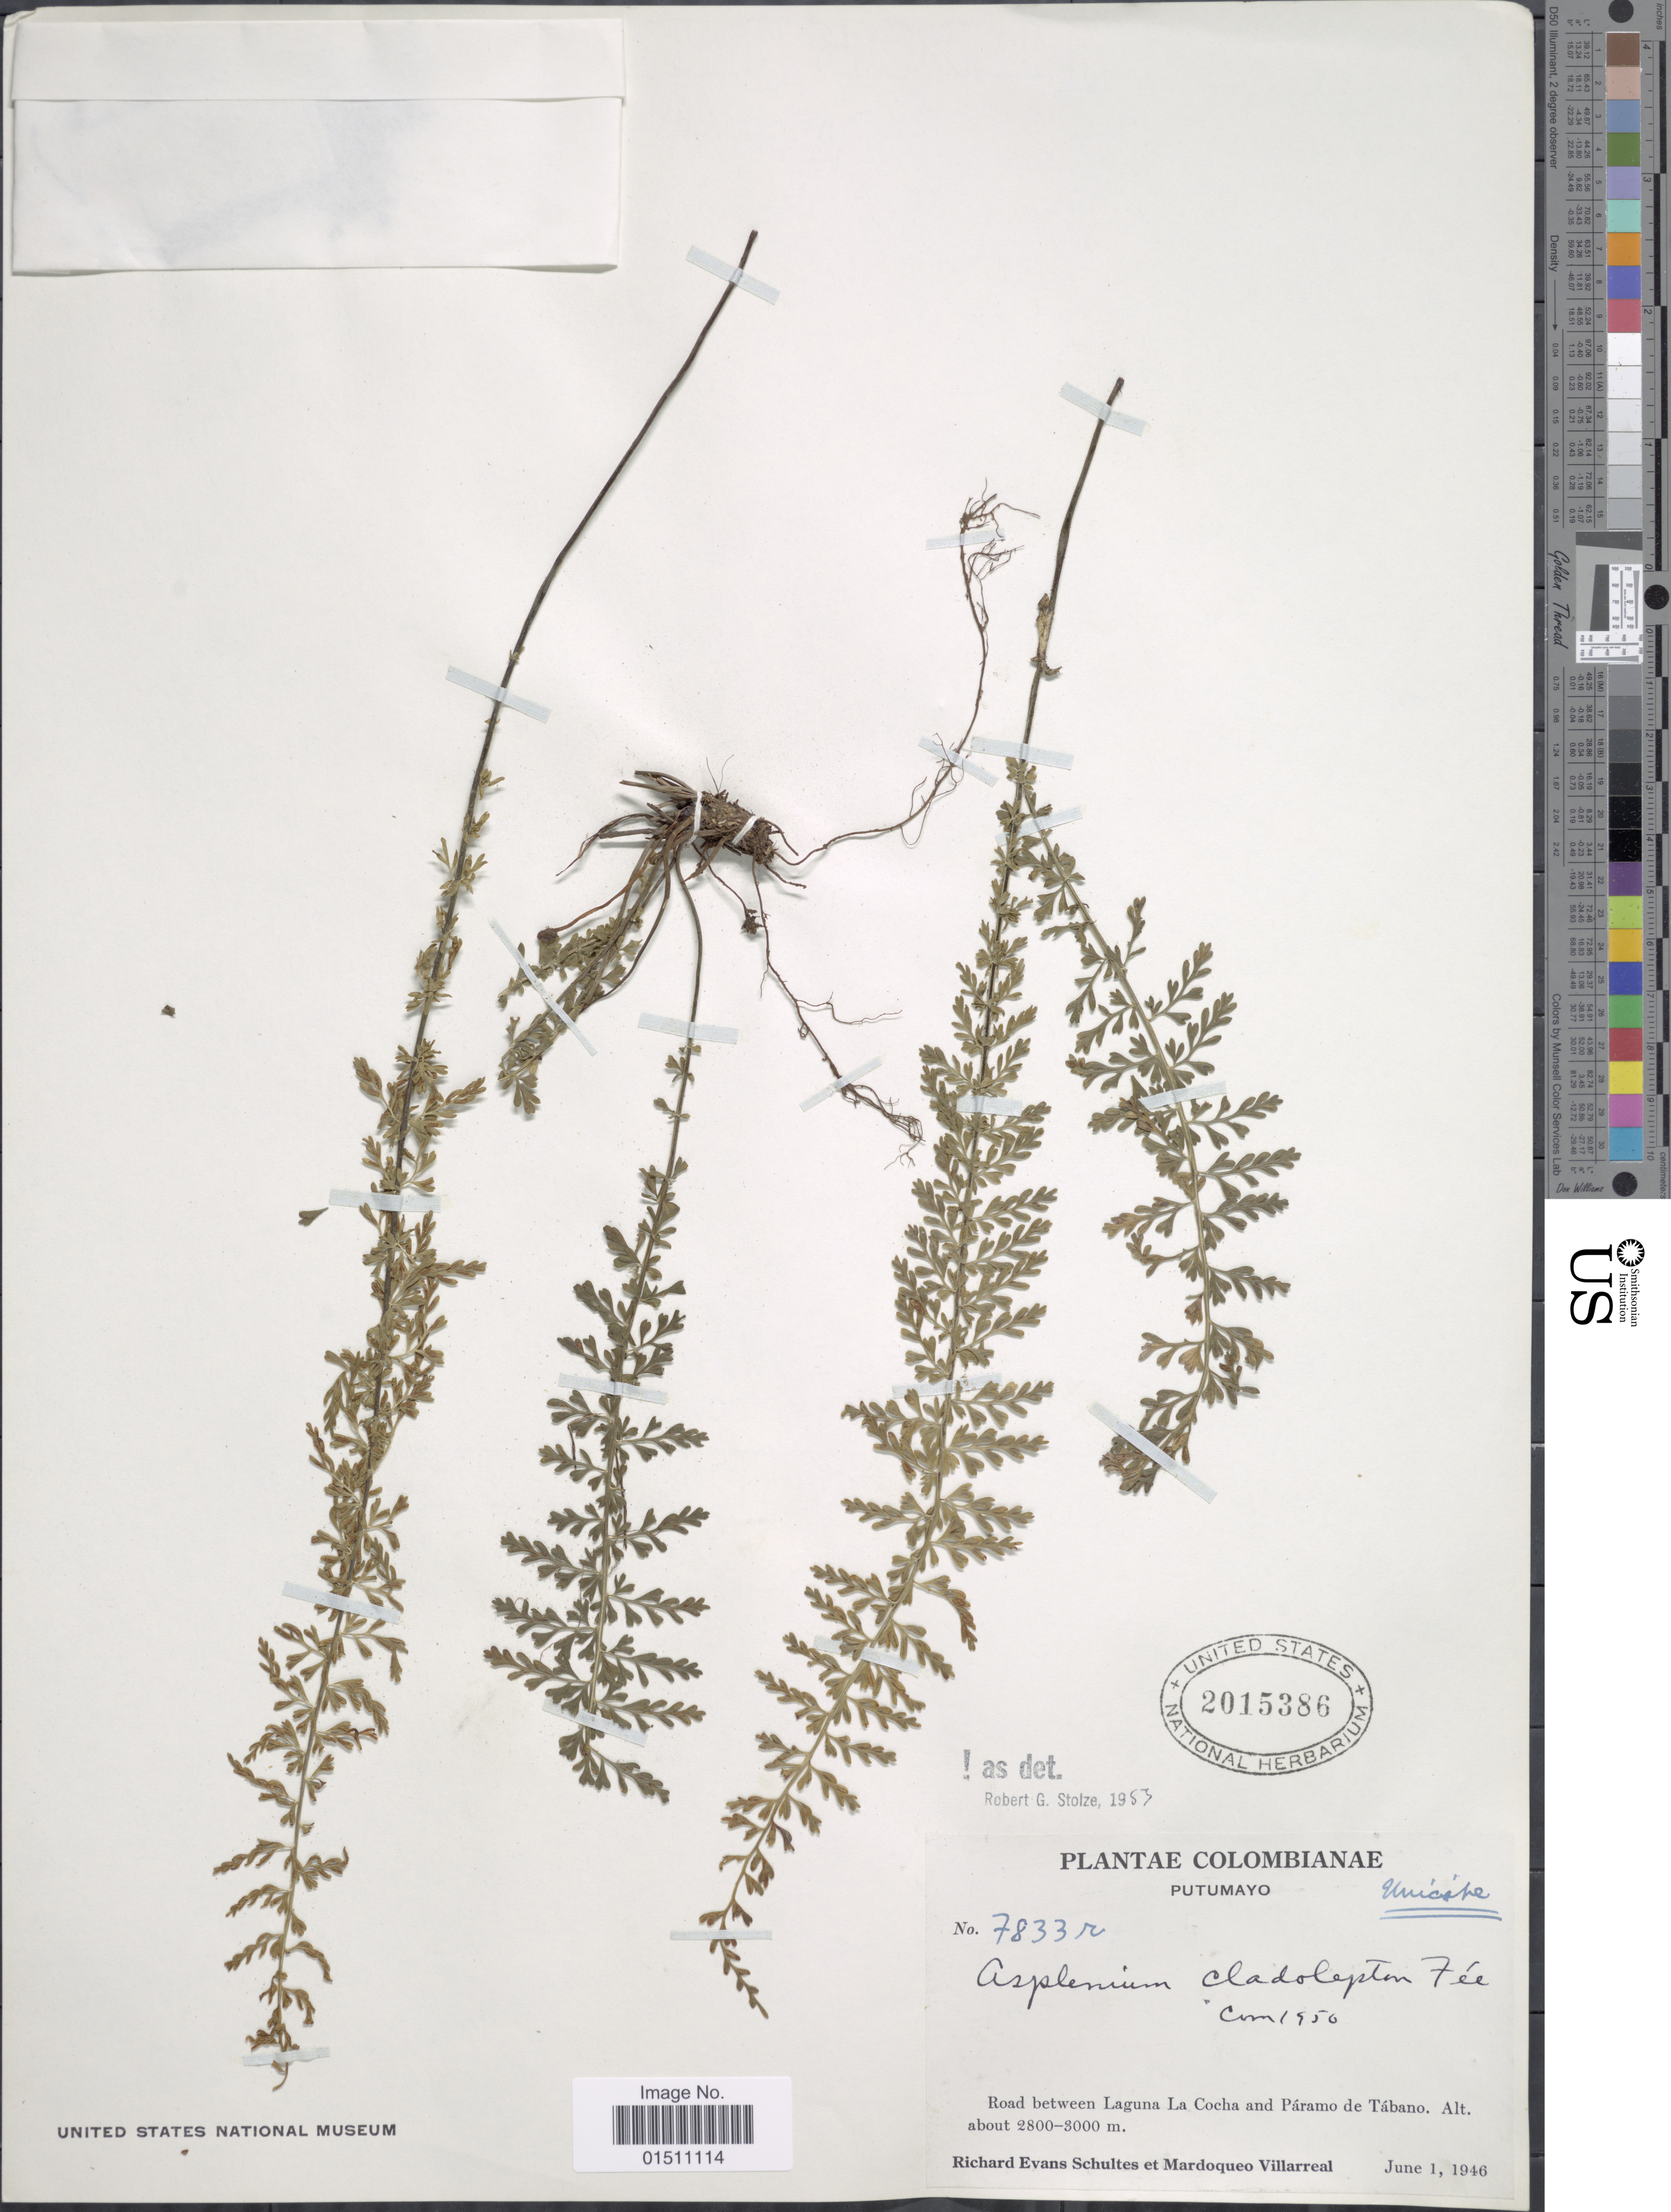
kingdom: Plantae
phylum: Tracheophyta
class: Polypodiopsida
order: Polypodiales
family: Aspleniaceae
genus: Asplenium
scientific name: Asplenium haenkeanum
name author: (C. Presl) Hieron.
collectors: R. E. Schultes & M. Villarreal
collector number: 7833r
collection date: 1946-06-01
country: Colombia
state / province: Putumayo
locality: Colombianae, road between Laguna La Cocha and Páramo de Tábano.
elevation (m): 2800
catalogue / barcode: US 2015386